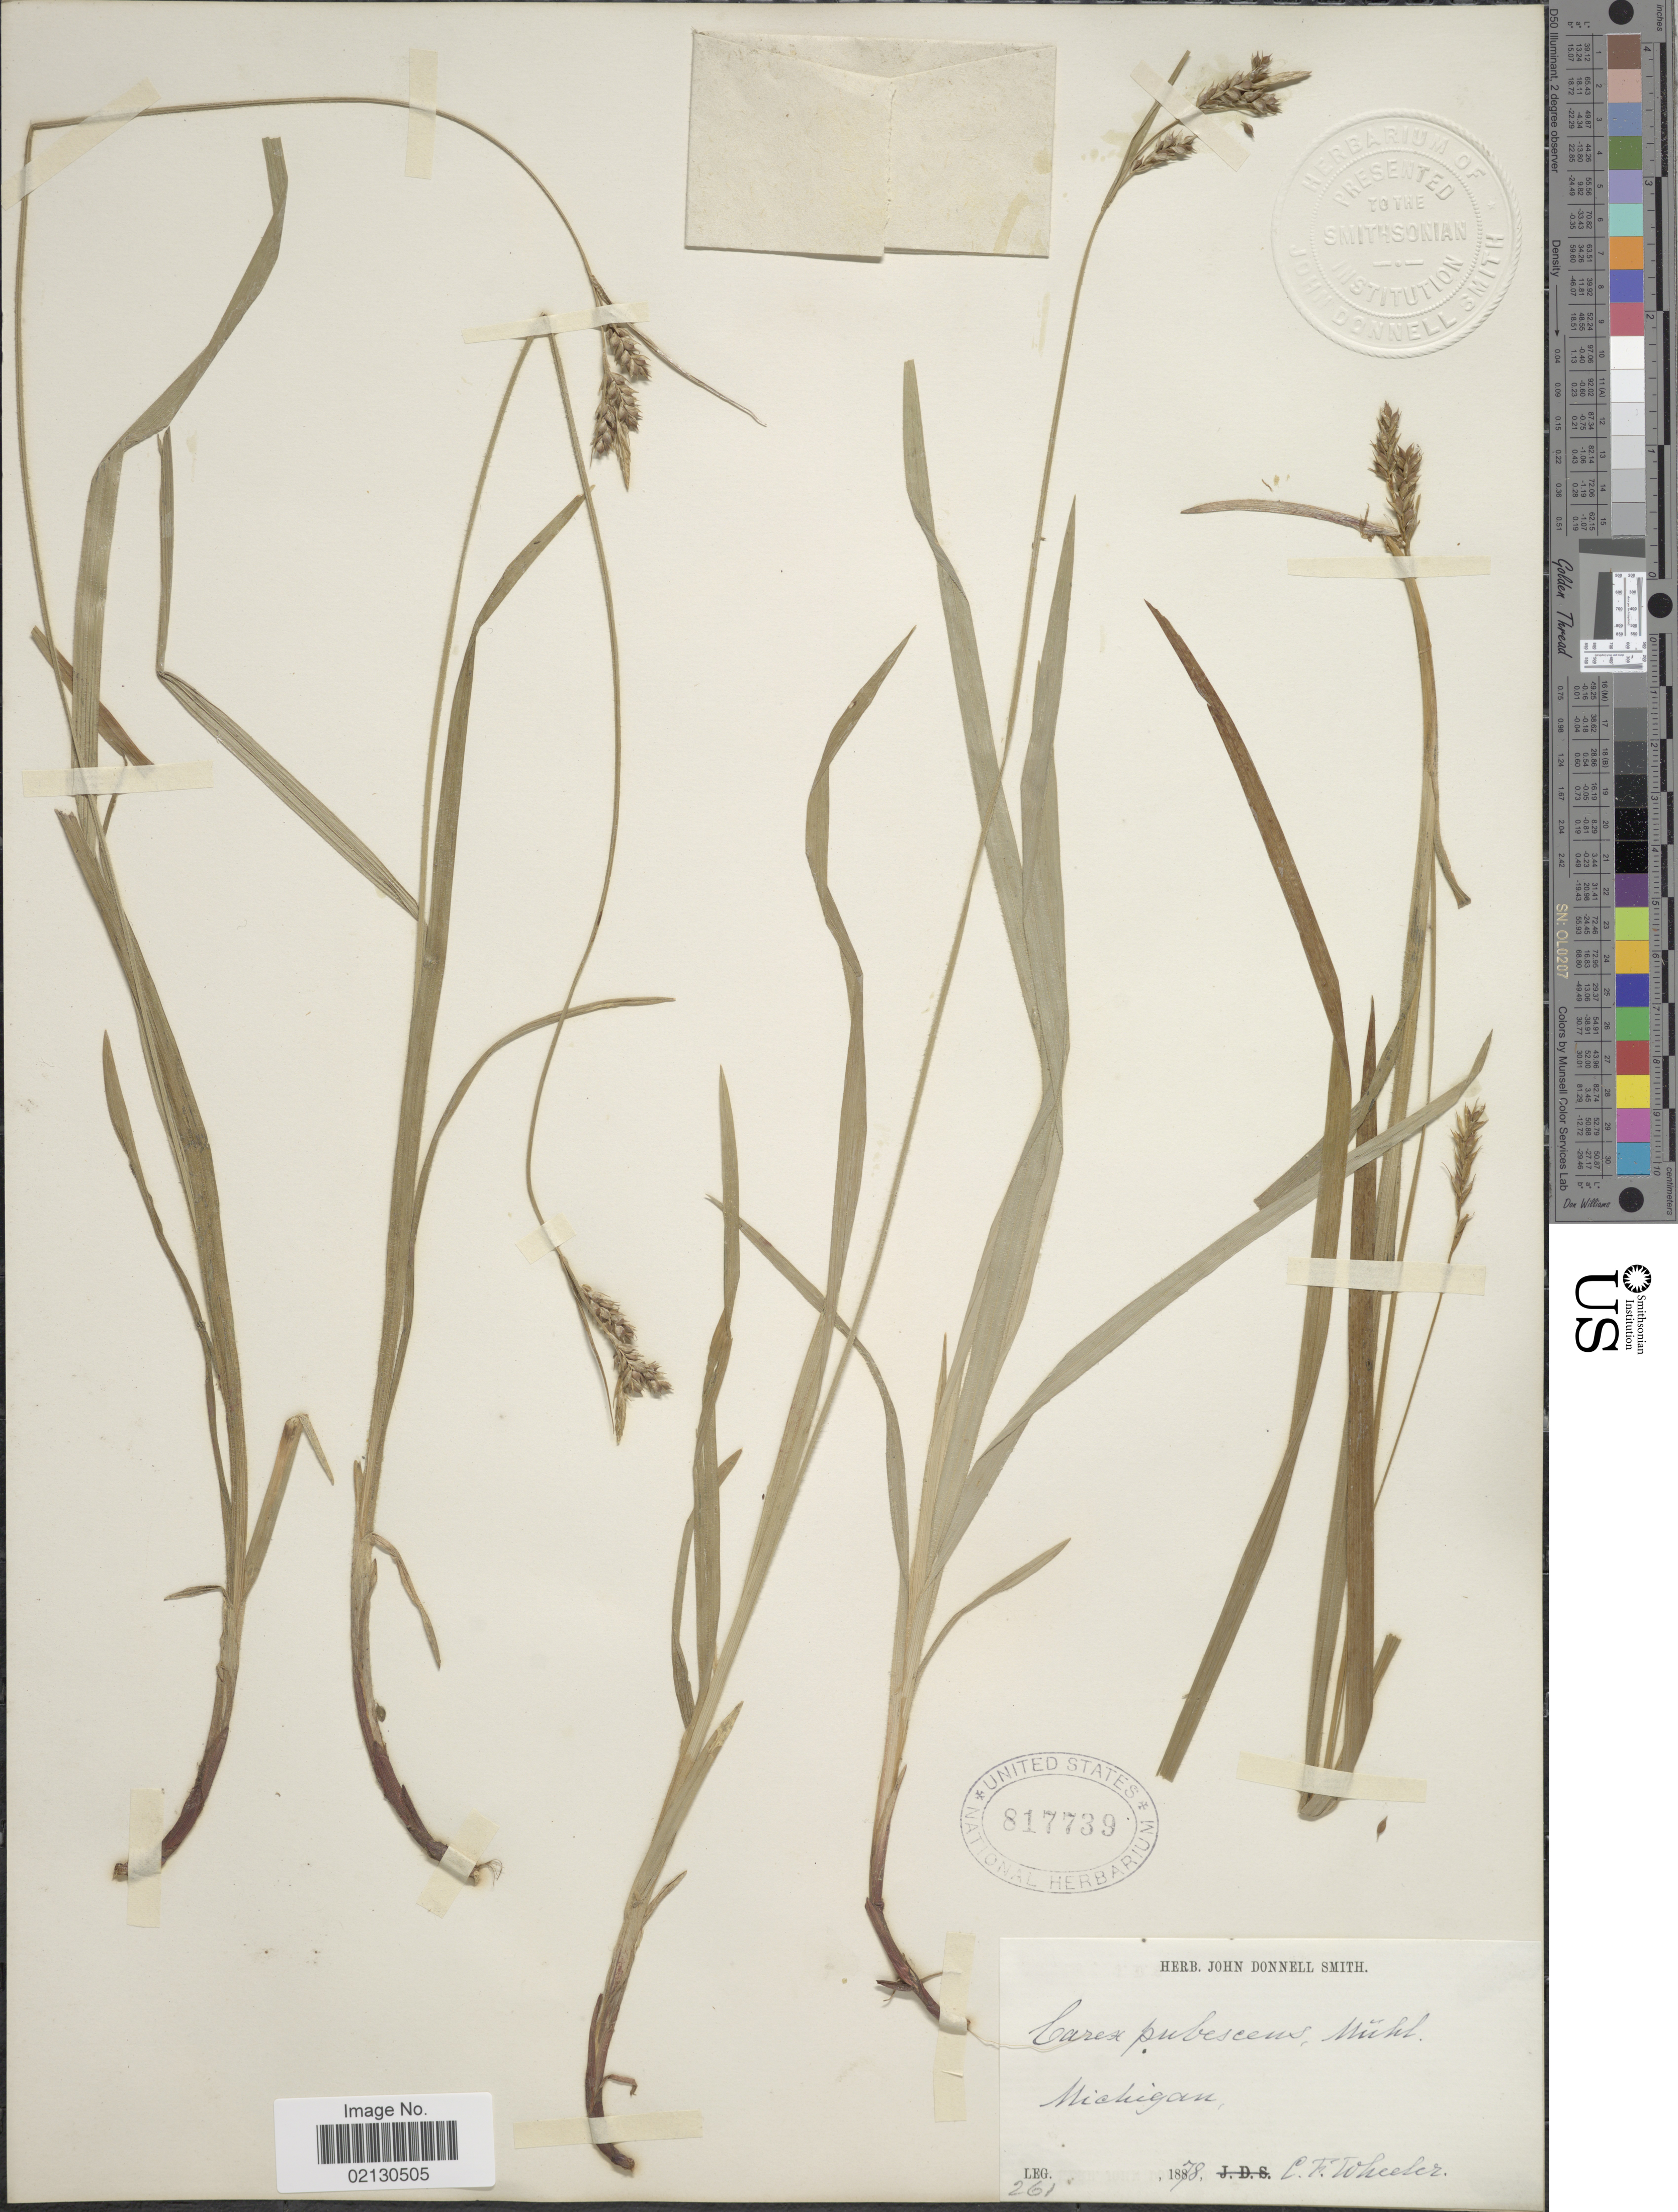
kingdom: Plantae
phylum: Tracheophyta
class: Liliopsida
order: Poales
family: Cyperaceae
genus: Carex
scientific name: Carex hirtifolia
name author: Mack.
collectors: C. Wheeler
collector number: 261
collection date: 1878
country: United States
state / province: Michigan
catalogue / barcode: US 817739